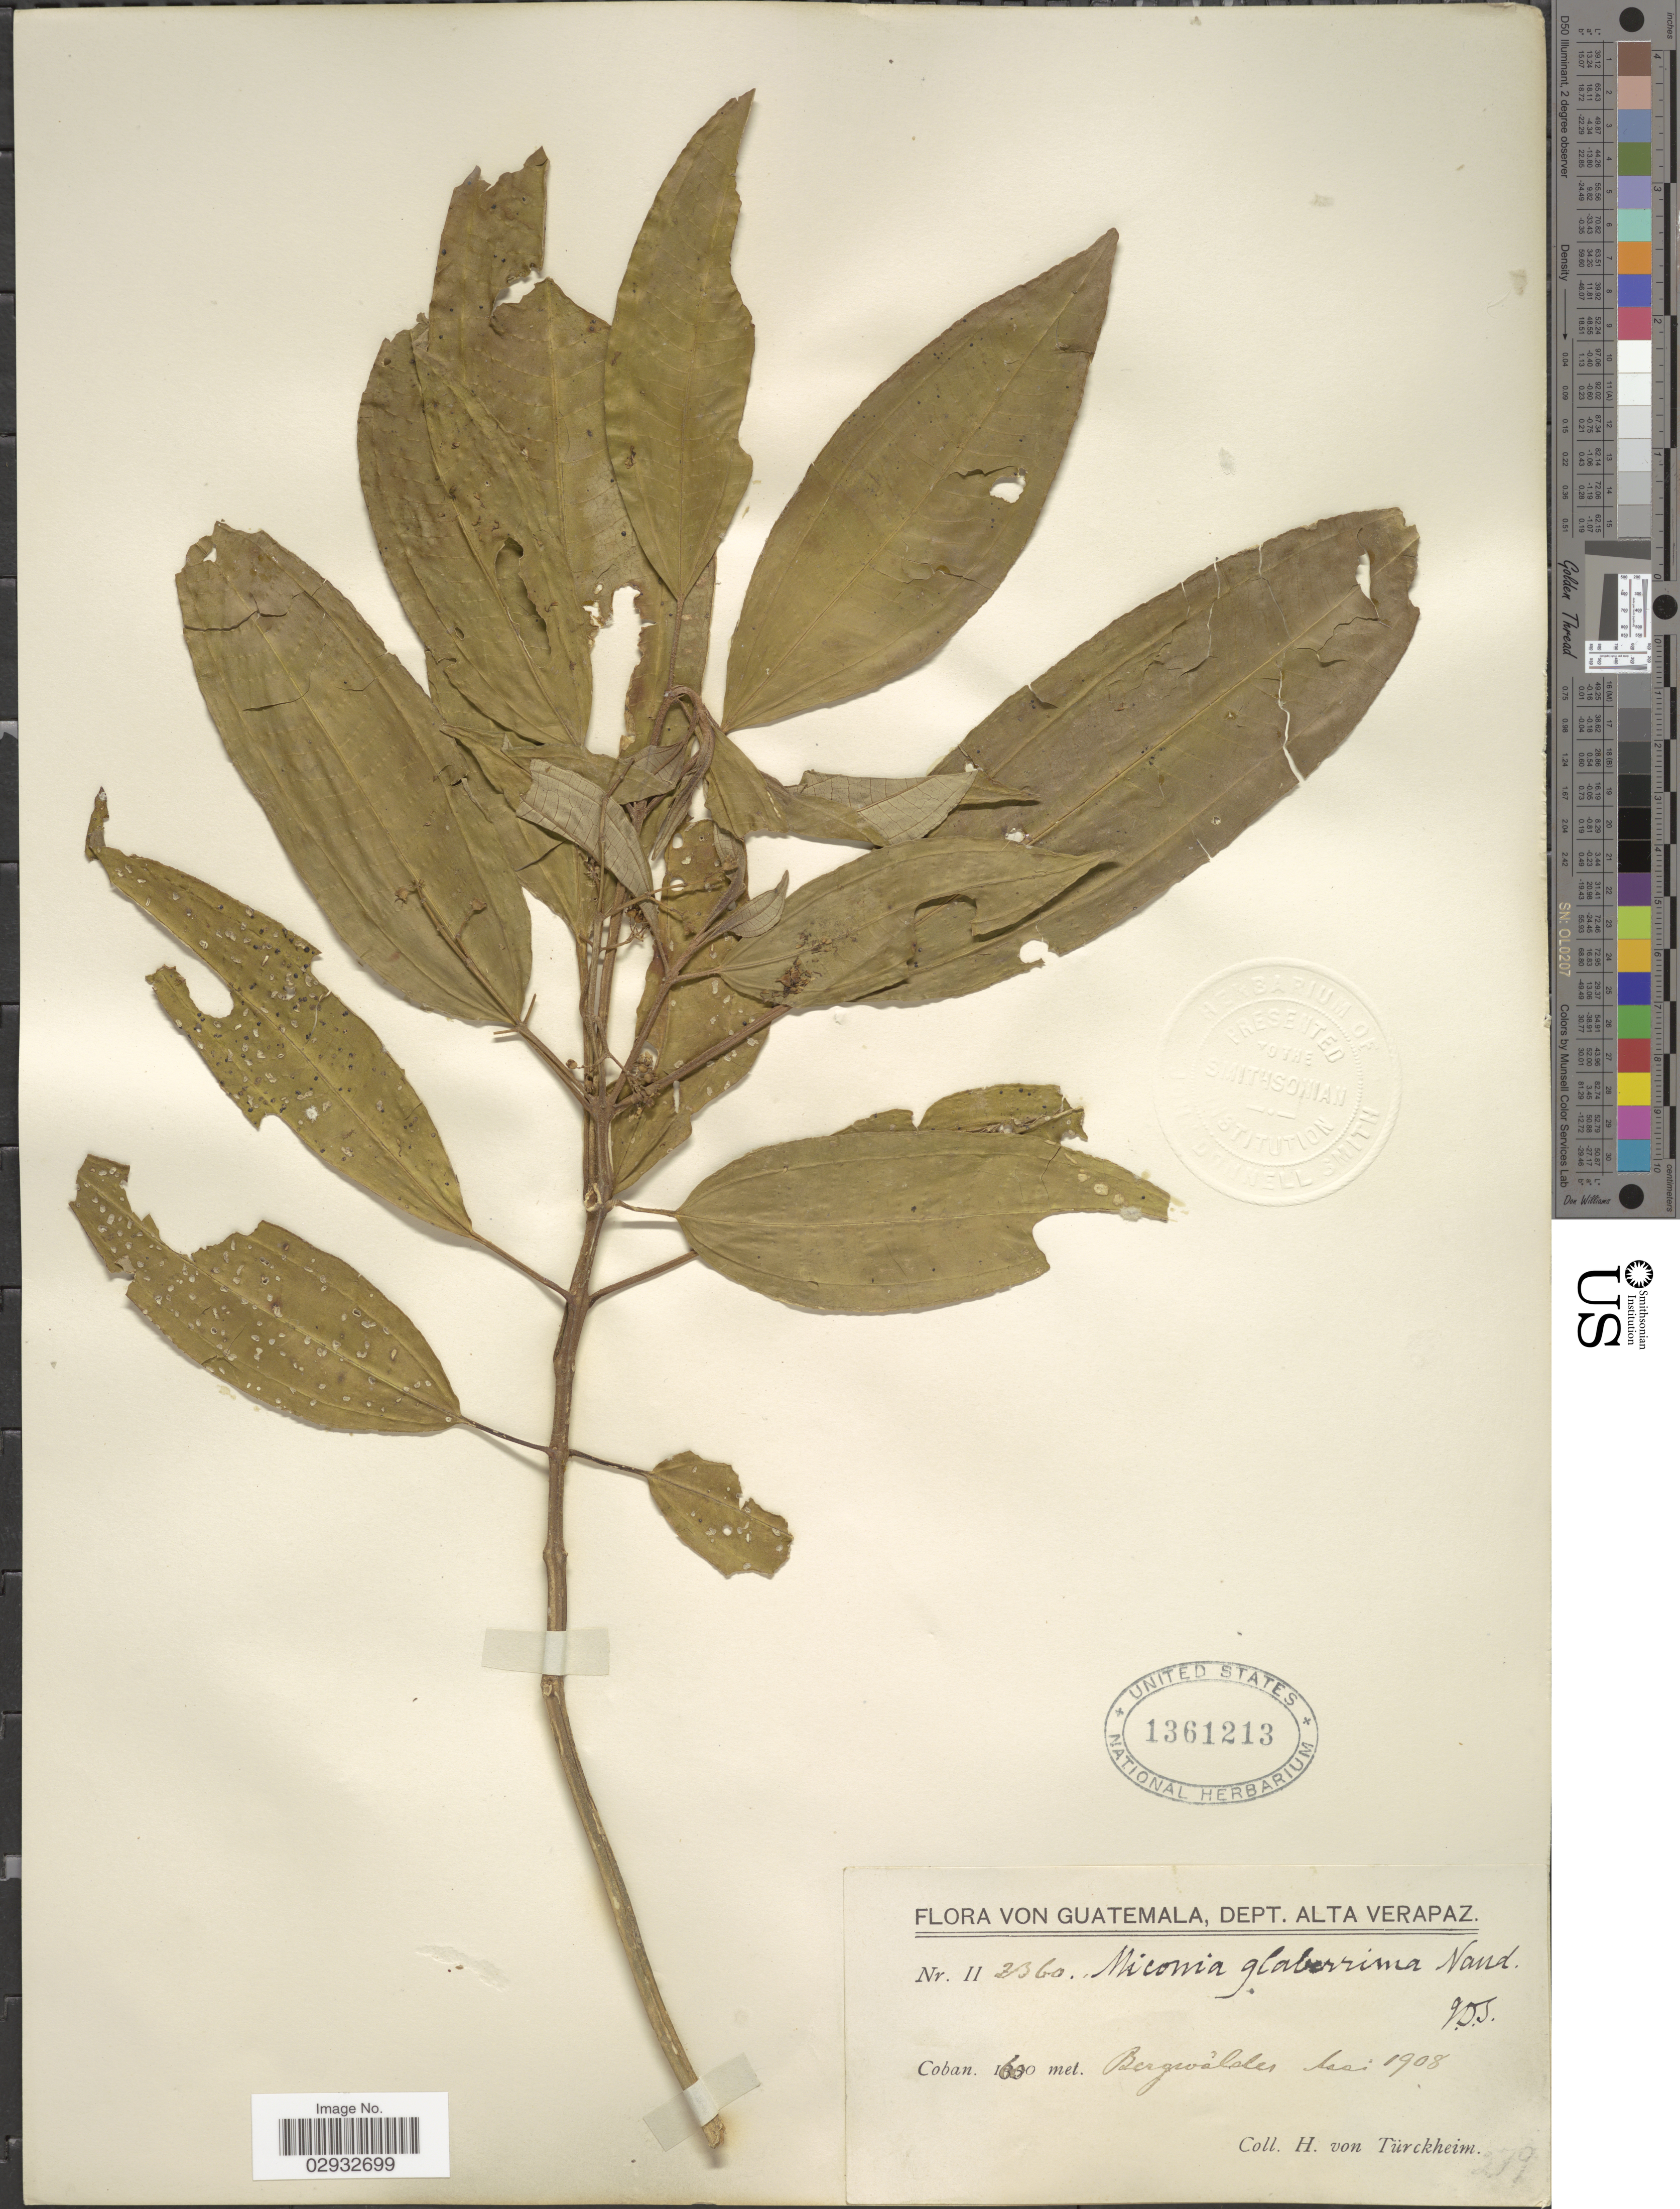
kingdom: Plantae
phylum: Tracheophyta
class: Magnoliopsida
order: Myrtales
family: Melastomataceae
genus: Miconia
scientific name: Miconia glaberrima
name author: (Schltdl.) Naudin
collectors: H. von Türckheim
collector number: II2360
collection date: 1908-05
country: Guatemala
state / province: Alta Verapaz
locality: Dept. Alta Verapaz. Coban.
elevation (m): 1600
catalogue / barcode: US 1361213